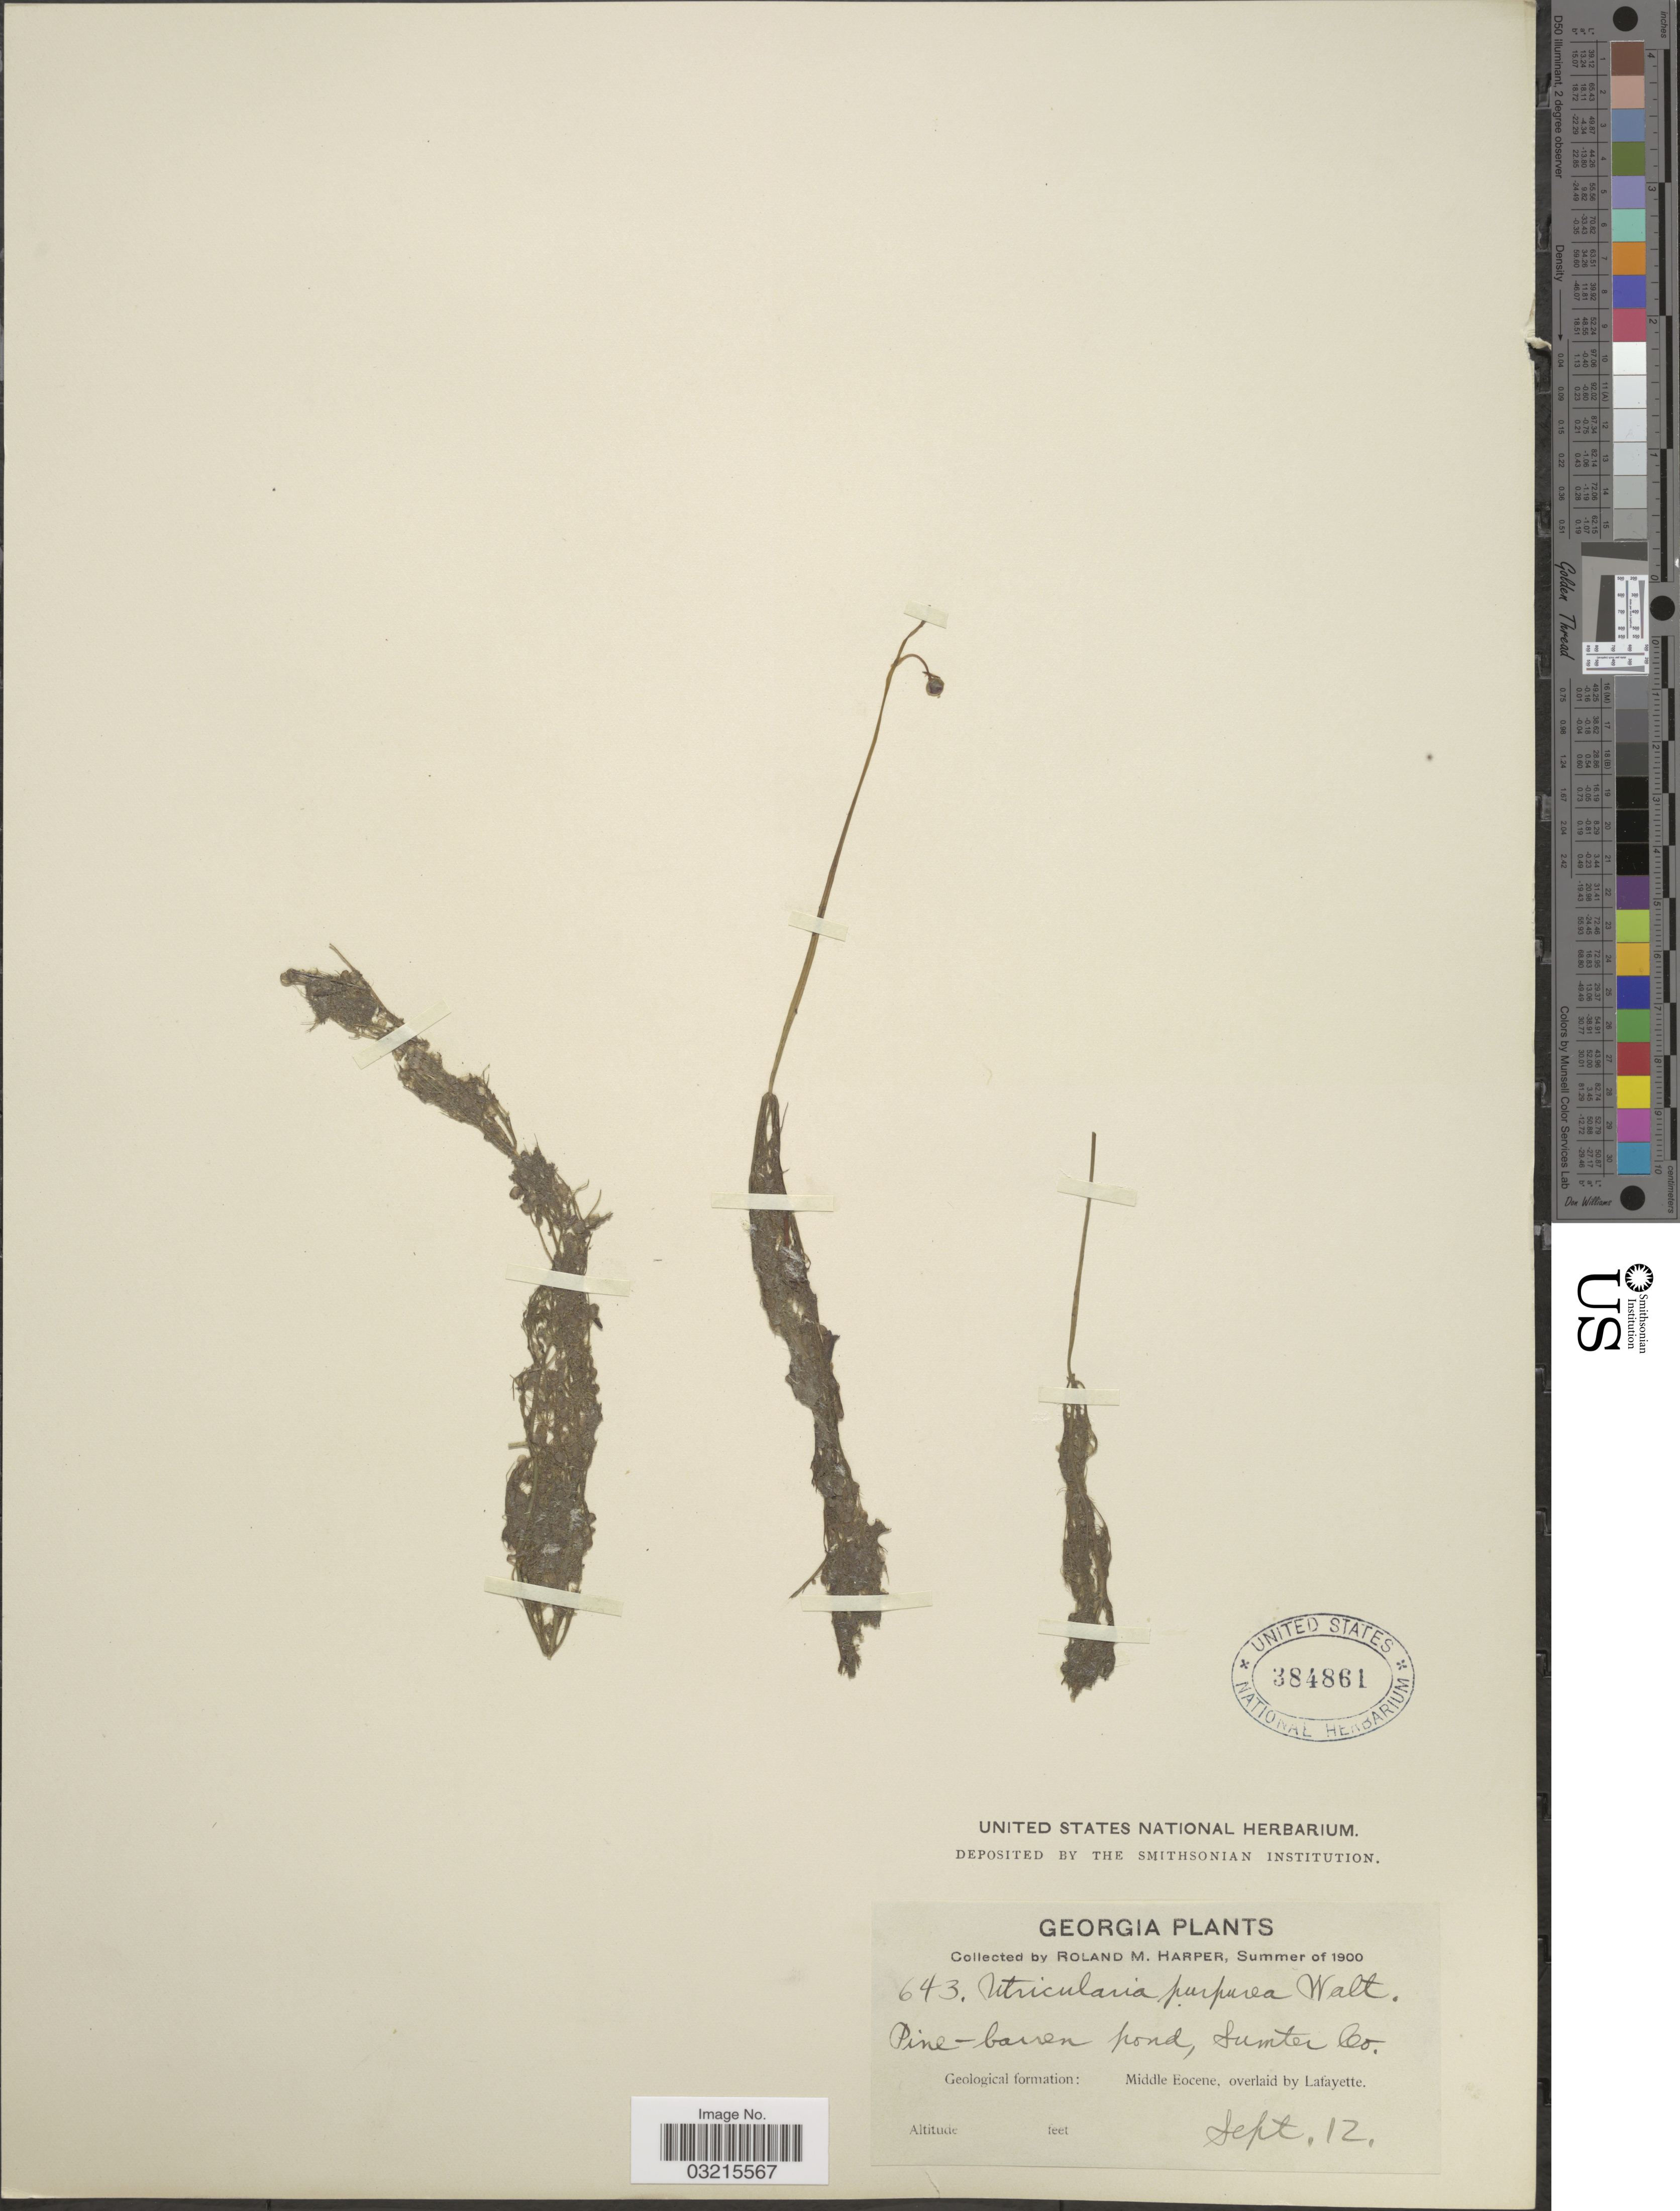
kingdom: Plantae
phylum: Tracheophyta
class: Magnoliopsida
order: Lamiales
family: Lentibulariaceae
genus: Utricularia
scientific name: Utricularia purpurea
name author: Walter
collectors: R. M. Harper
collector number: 643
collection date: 1900-09-12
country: United States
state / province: Georgia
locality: Sumter Co., Geological formation: Middle Eocene, overlaid by Lafayette.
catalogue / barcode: US 384861